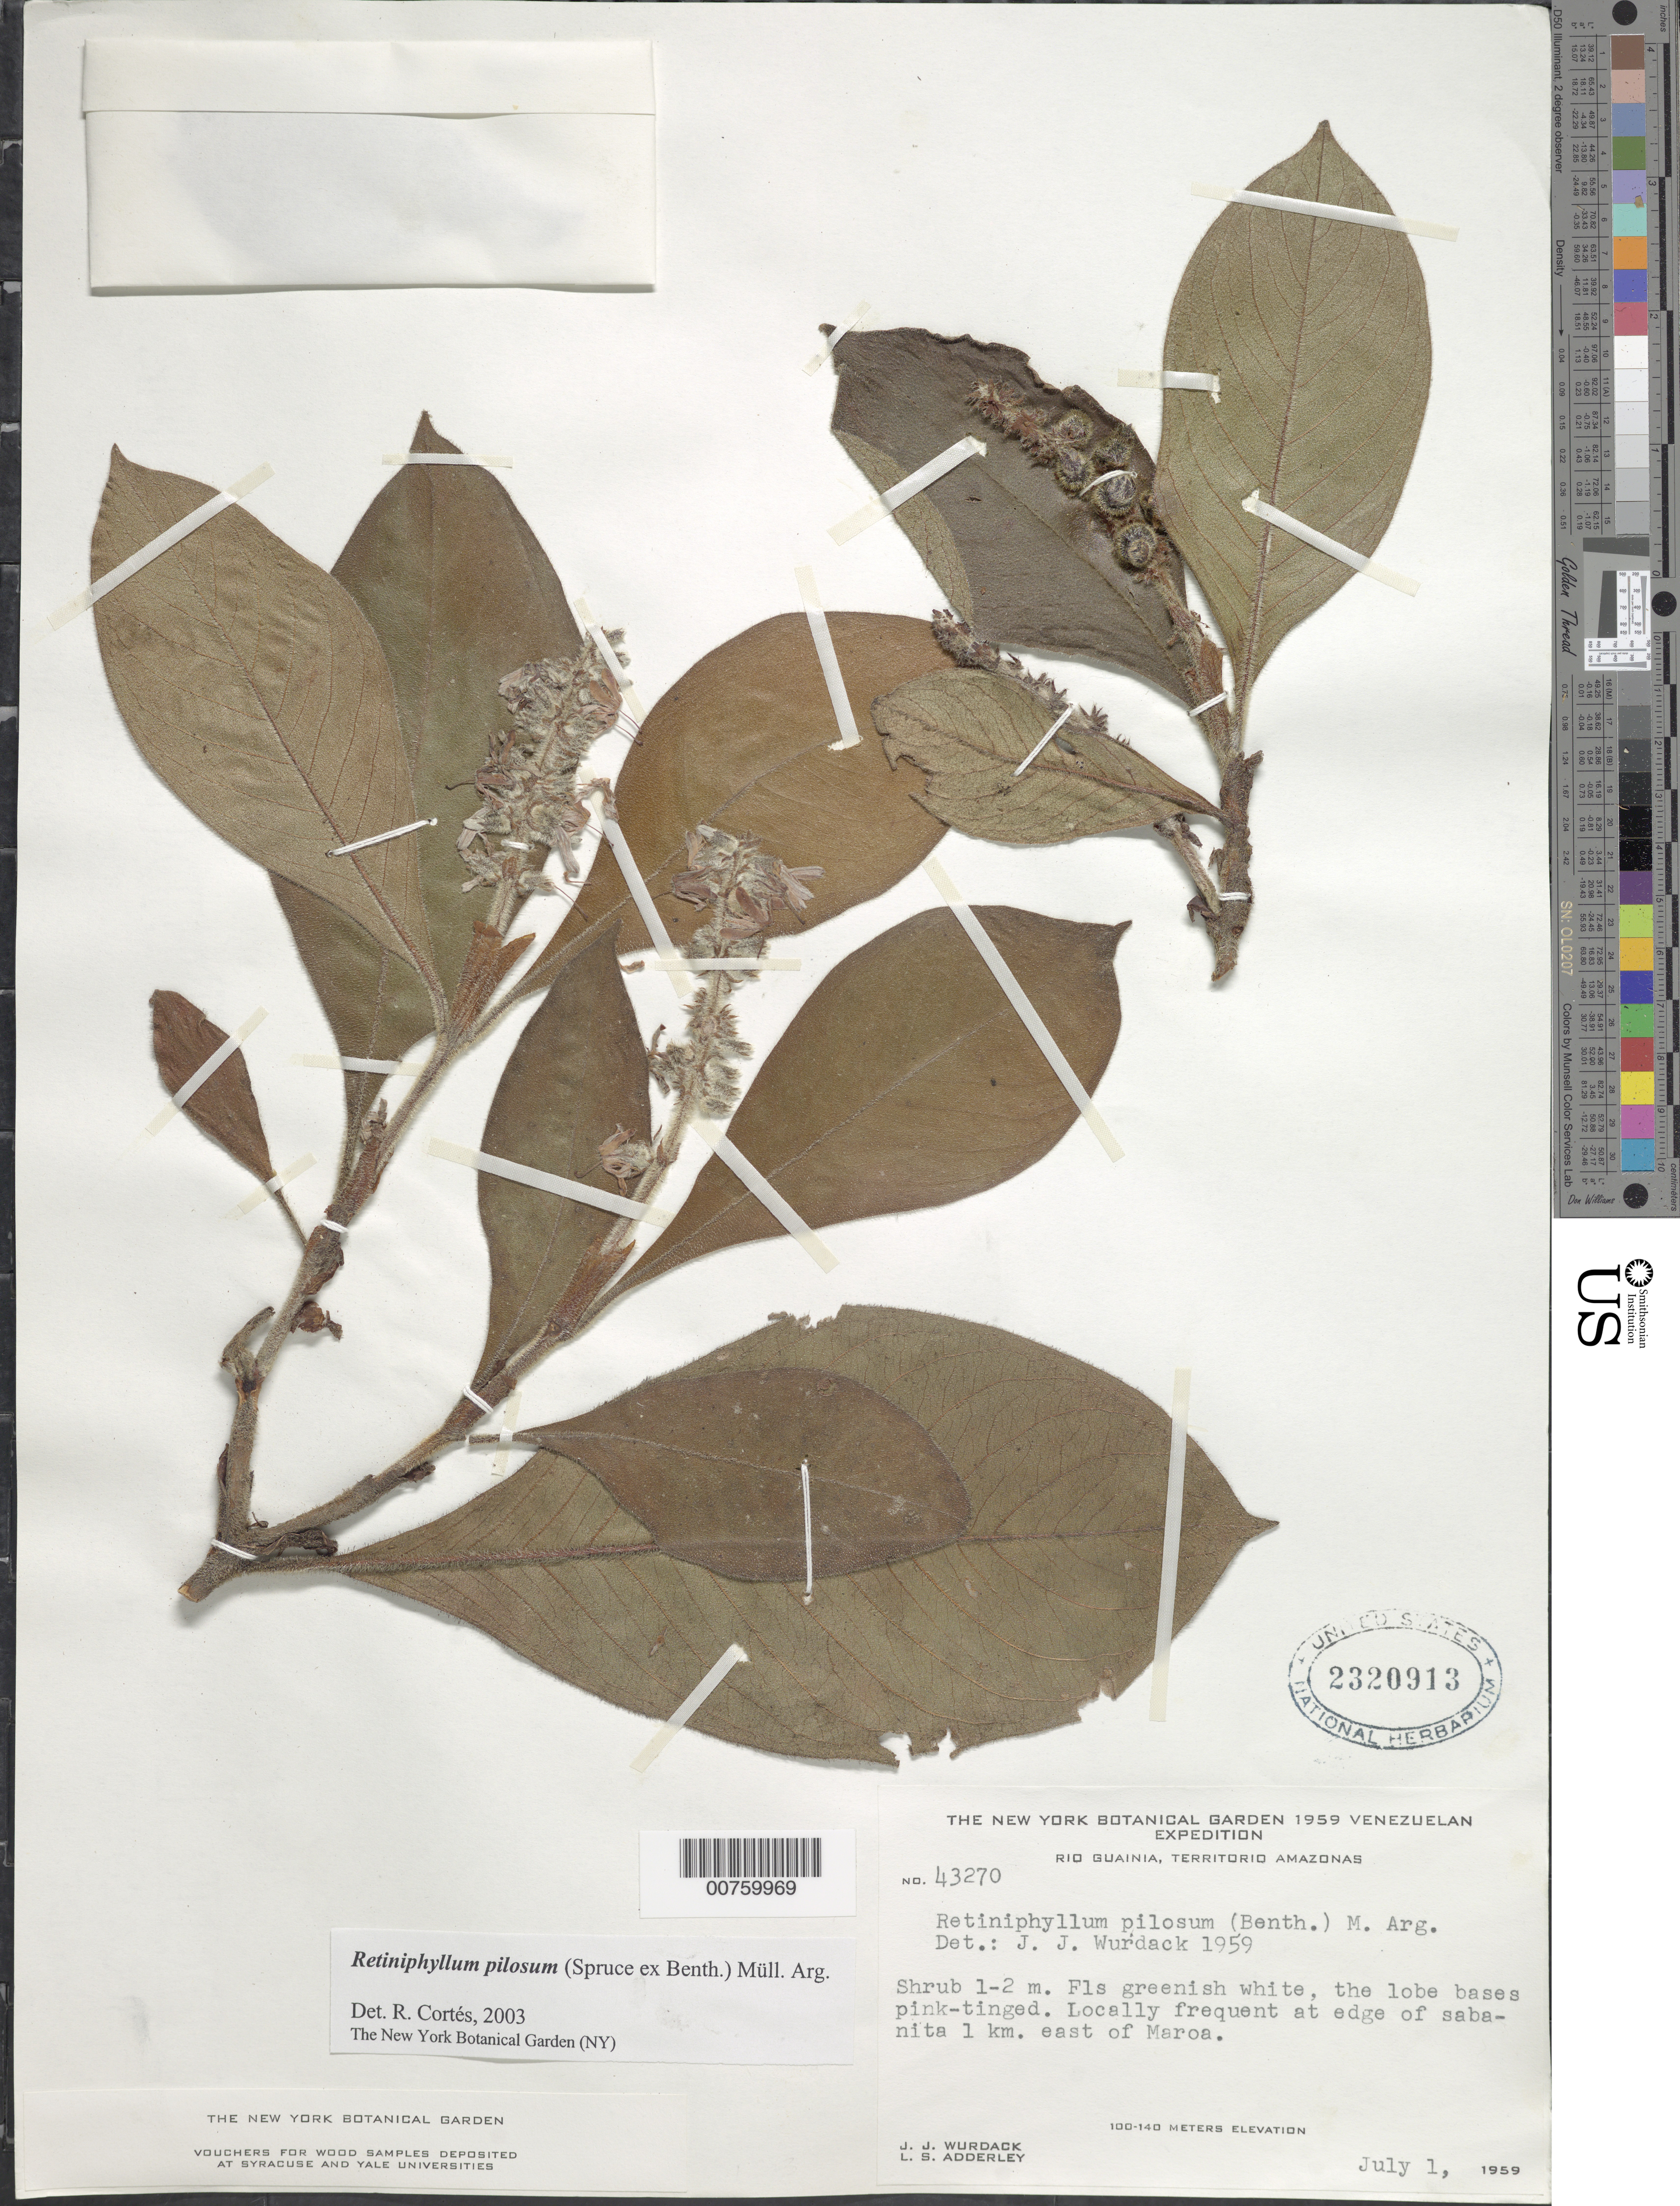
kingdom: Plantae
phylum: Tracheophyta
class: Magnoliopsida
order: Gentianales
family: Rubiaceae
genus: Retiniphyllum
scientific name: Retiniphyllum pilosum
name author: (Spruce ex Benth.) Müll. Arg.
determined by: Cortes R., G.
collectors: J. J. Wurdack & L. S. Adderley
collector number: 43270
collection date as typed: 1-Jul-59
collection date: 1959-07-01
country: Venezuela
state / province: Amazonas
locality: Río Guainía, 1 km E of Maroa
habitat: Edge of sabanita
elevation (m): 100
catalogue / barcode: US 2320913